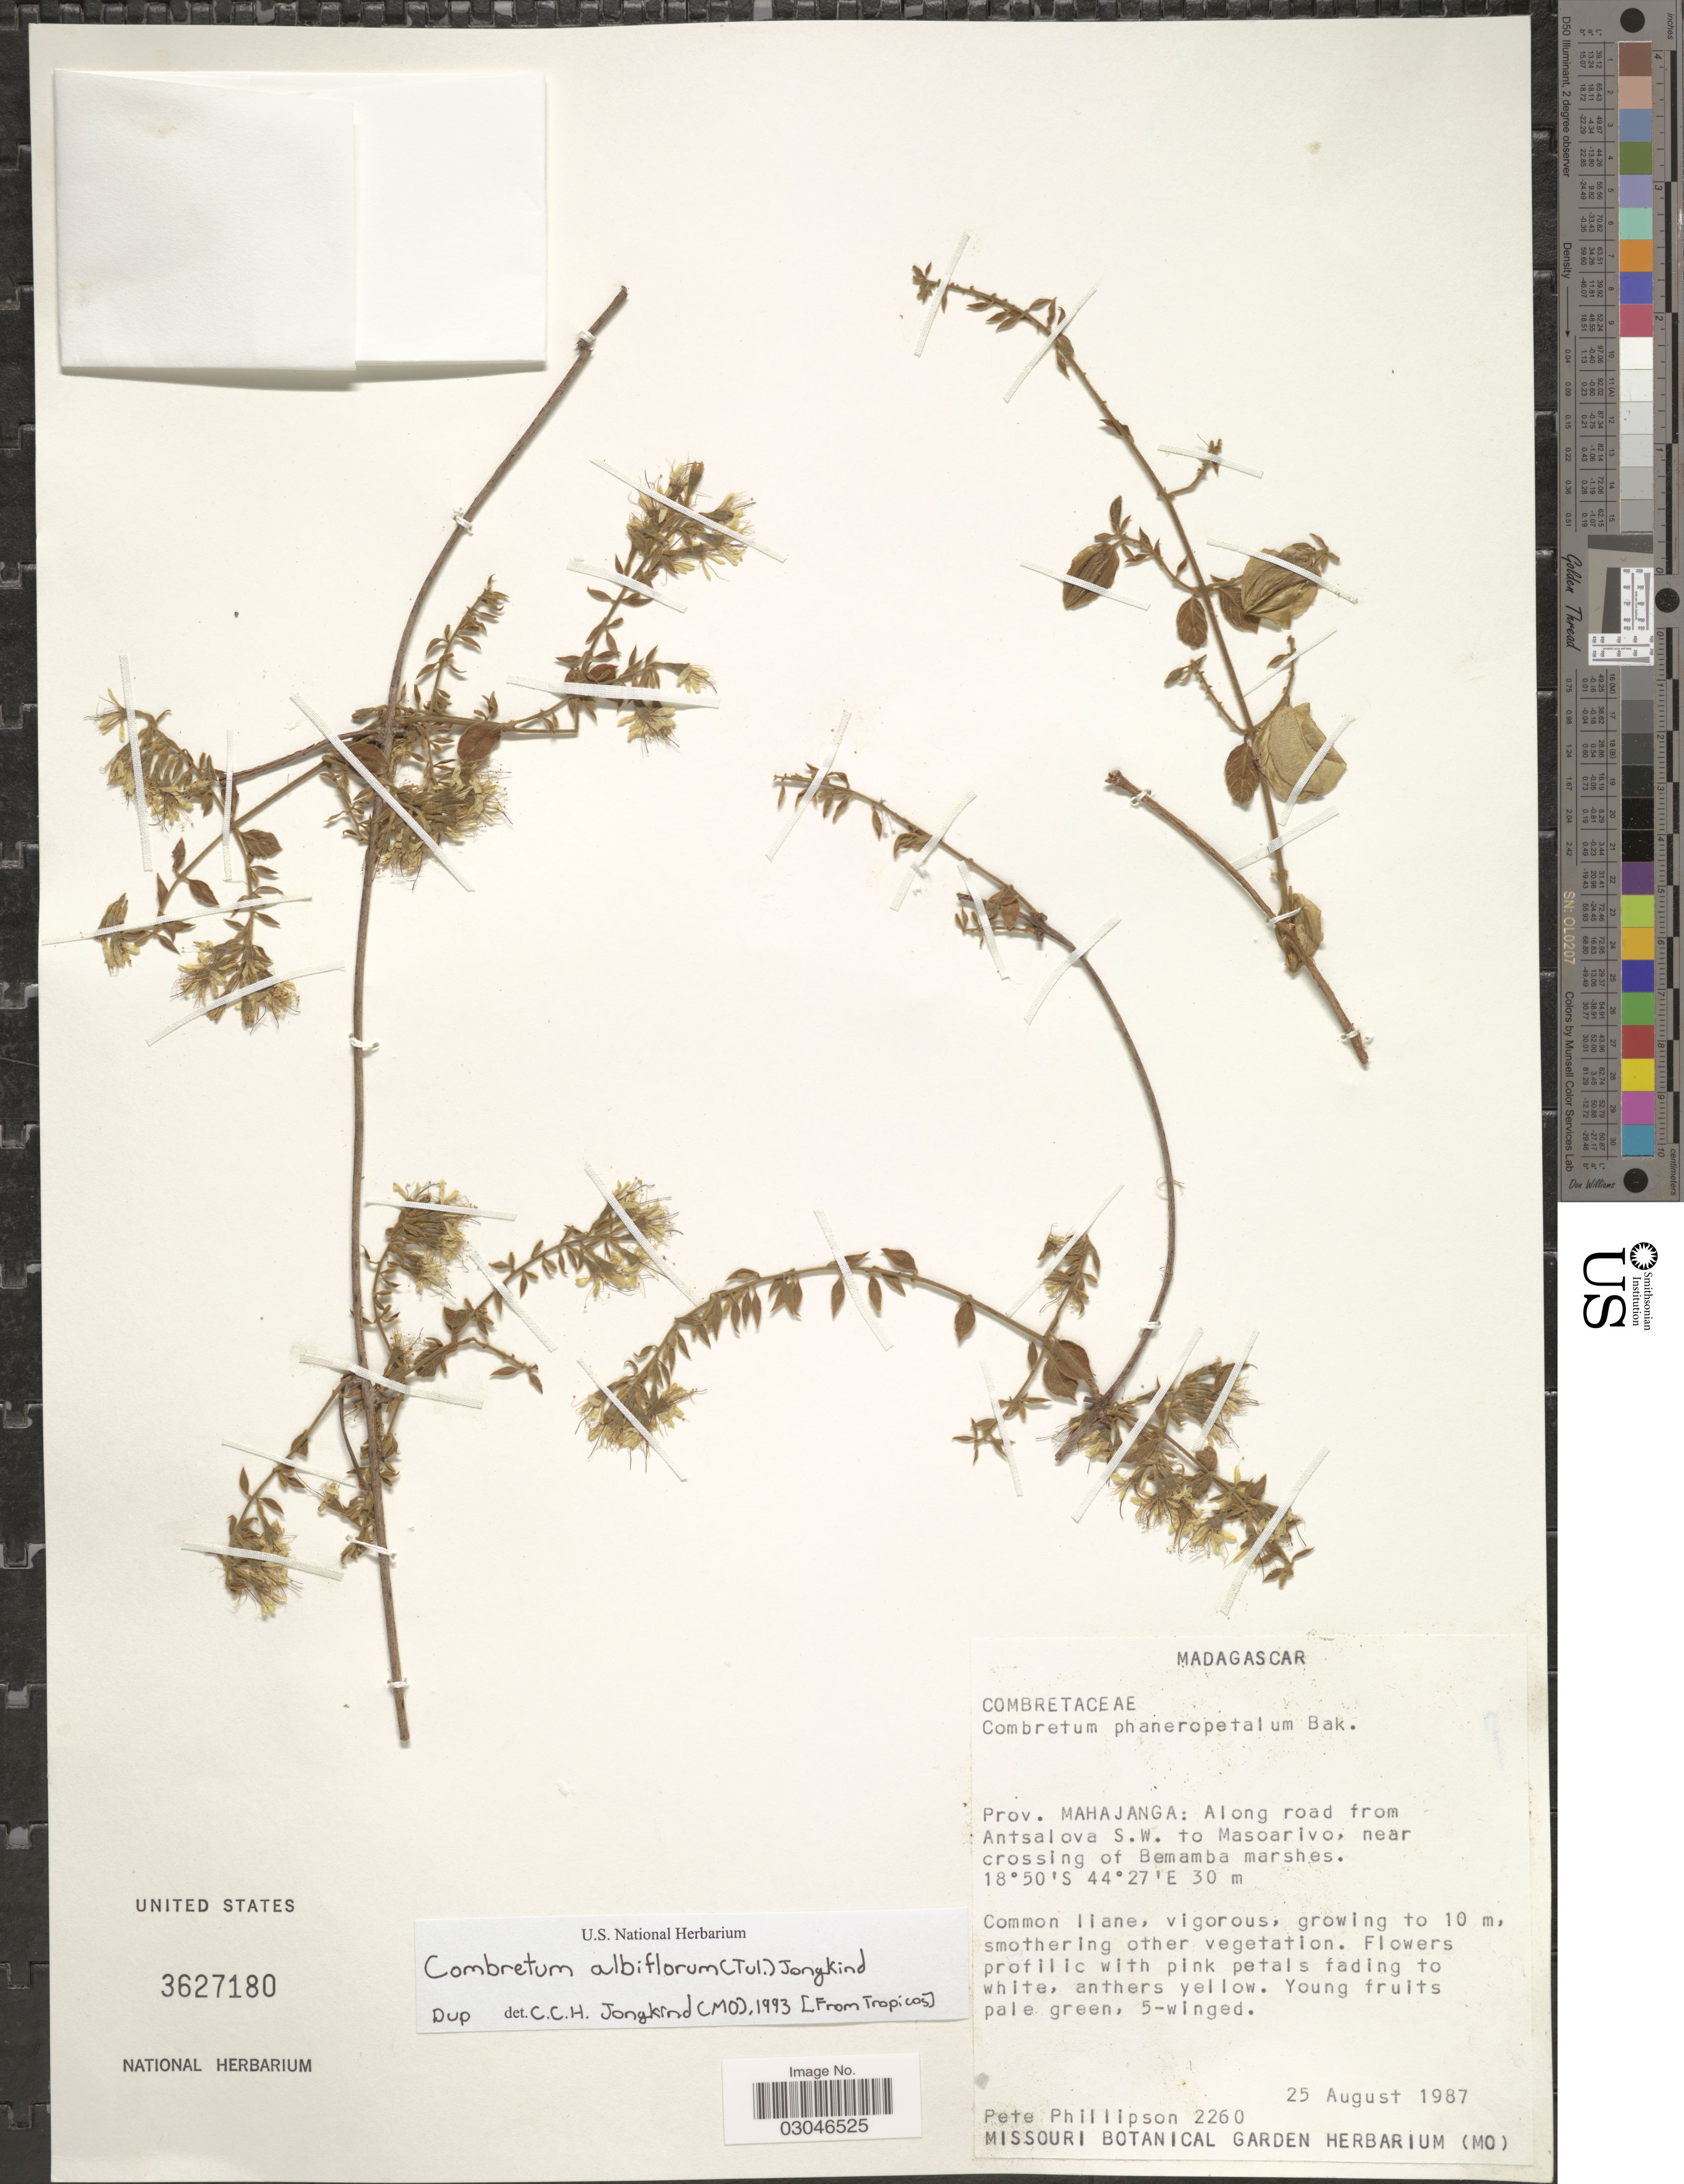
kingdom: Plantae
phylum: Tracheophyta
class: Magnoliopsida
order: Myrtales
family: Combretaceae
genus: Combretum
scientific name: Combretum albiflorum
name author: (Tul.) Jongkind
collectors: P. B. Phillipson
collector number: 2260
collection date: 1987-08-25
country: Madagascar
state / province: Melaky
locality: Along road from Antsalova S.W. to Masoarivo, near crossing of Bemamba marshes.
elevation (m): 30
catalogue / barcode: US 3627180